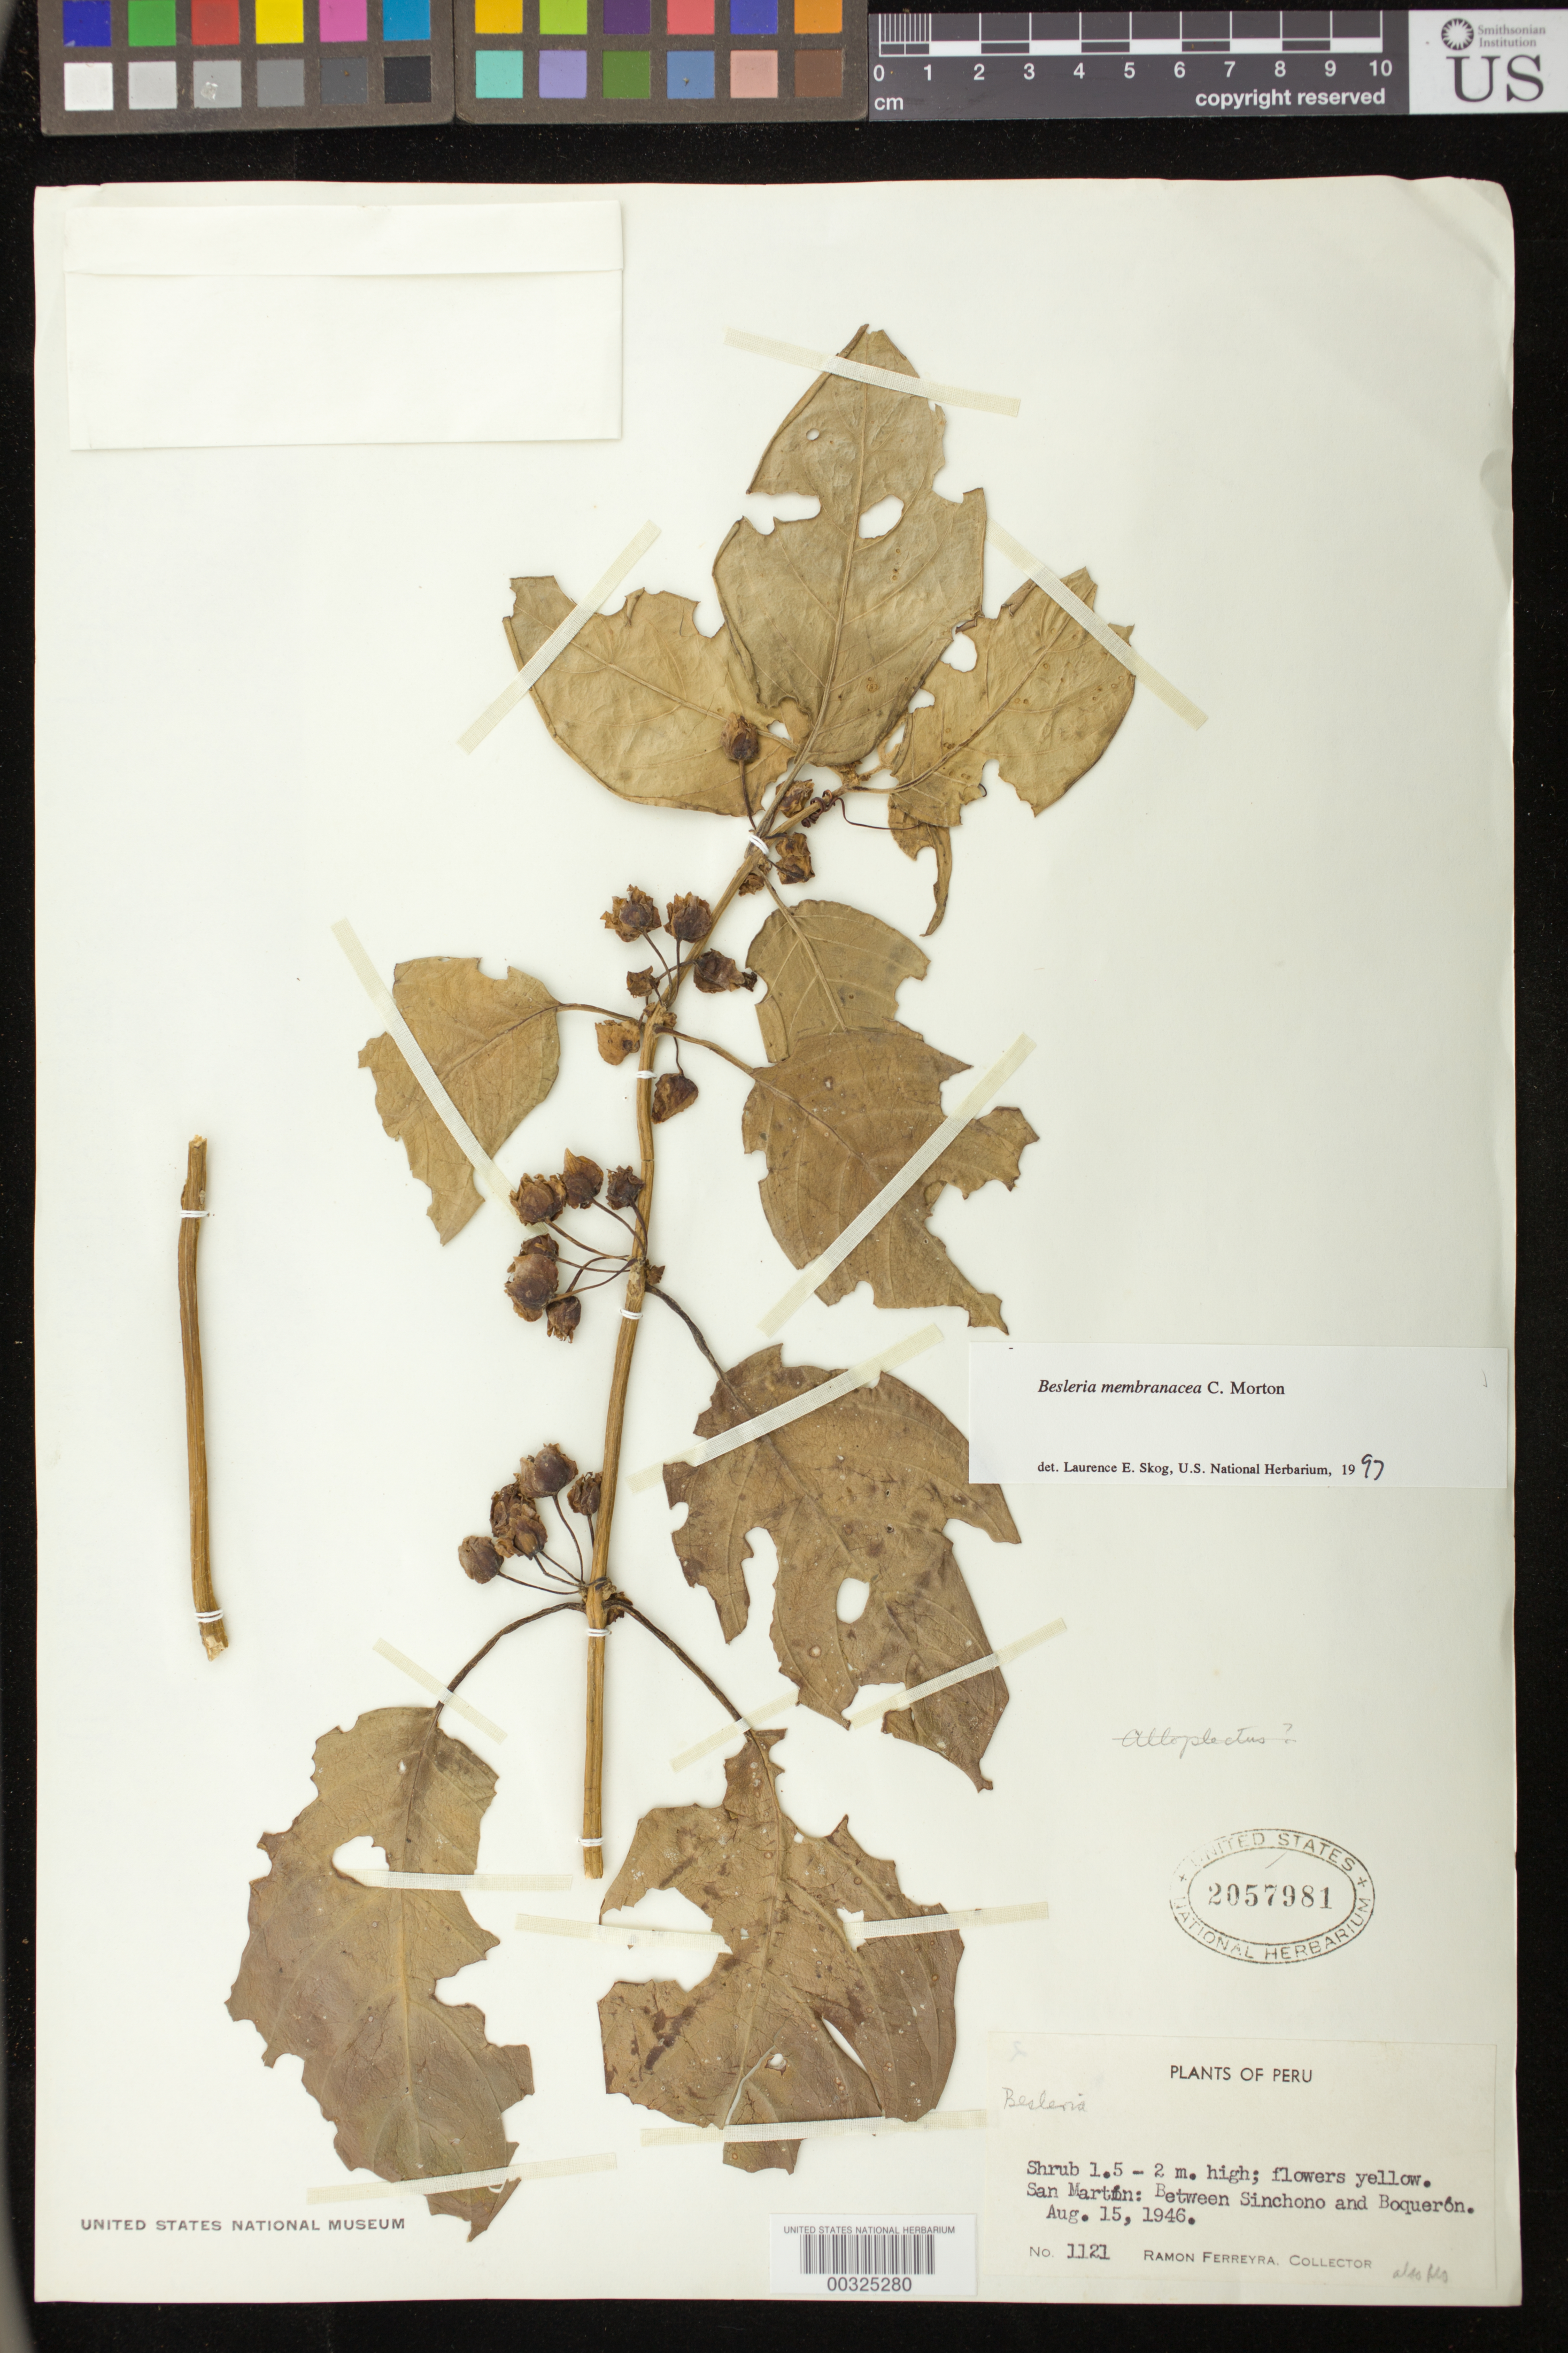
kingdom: Plantae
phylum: Tracheophyta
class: Magnoliopsida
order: Lamiales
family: Gesneriaceae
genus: Besleria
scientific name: Besleria membranacea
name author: C.V. Morton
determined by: Skog, Laurence E.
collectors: R. A. Ferreyra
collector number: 1121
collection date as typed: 15 Aug 1946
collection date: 1946-08-15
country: Peru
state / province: San Martín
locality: Depto. Loreto, Prov. Coronel Portillo; entre Sinchono y Boquerón, cerca a la Divisoria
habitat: Selva tropical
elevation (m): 1000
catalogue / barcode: US 2057981